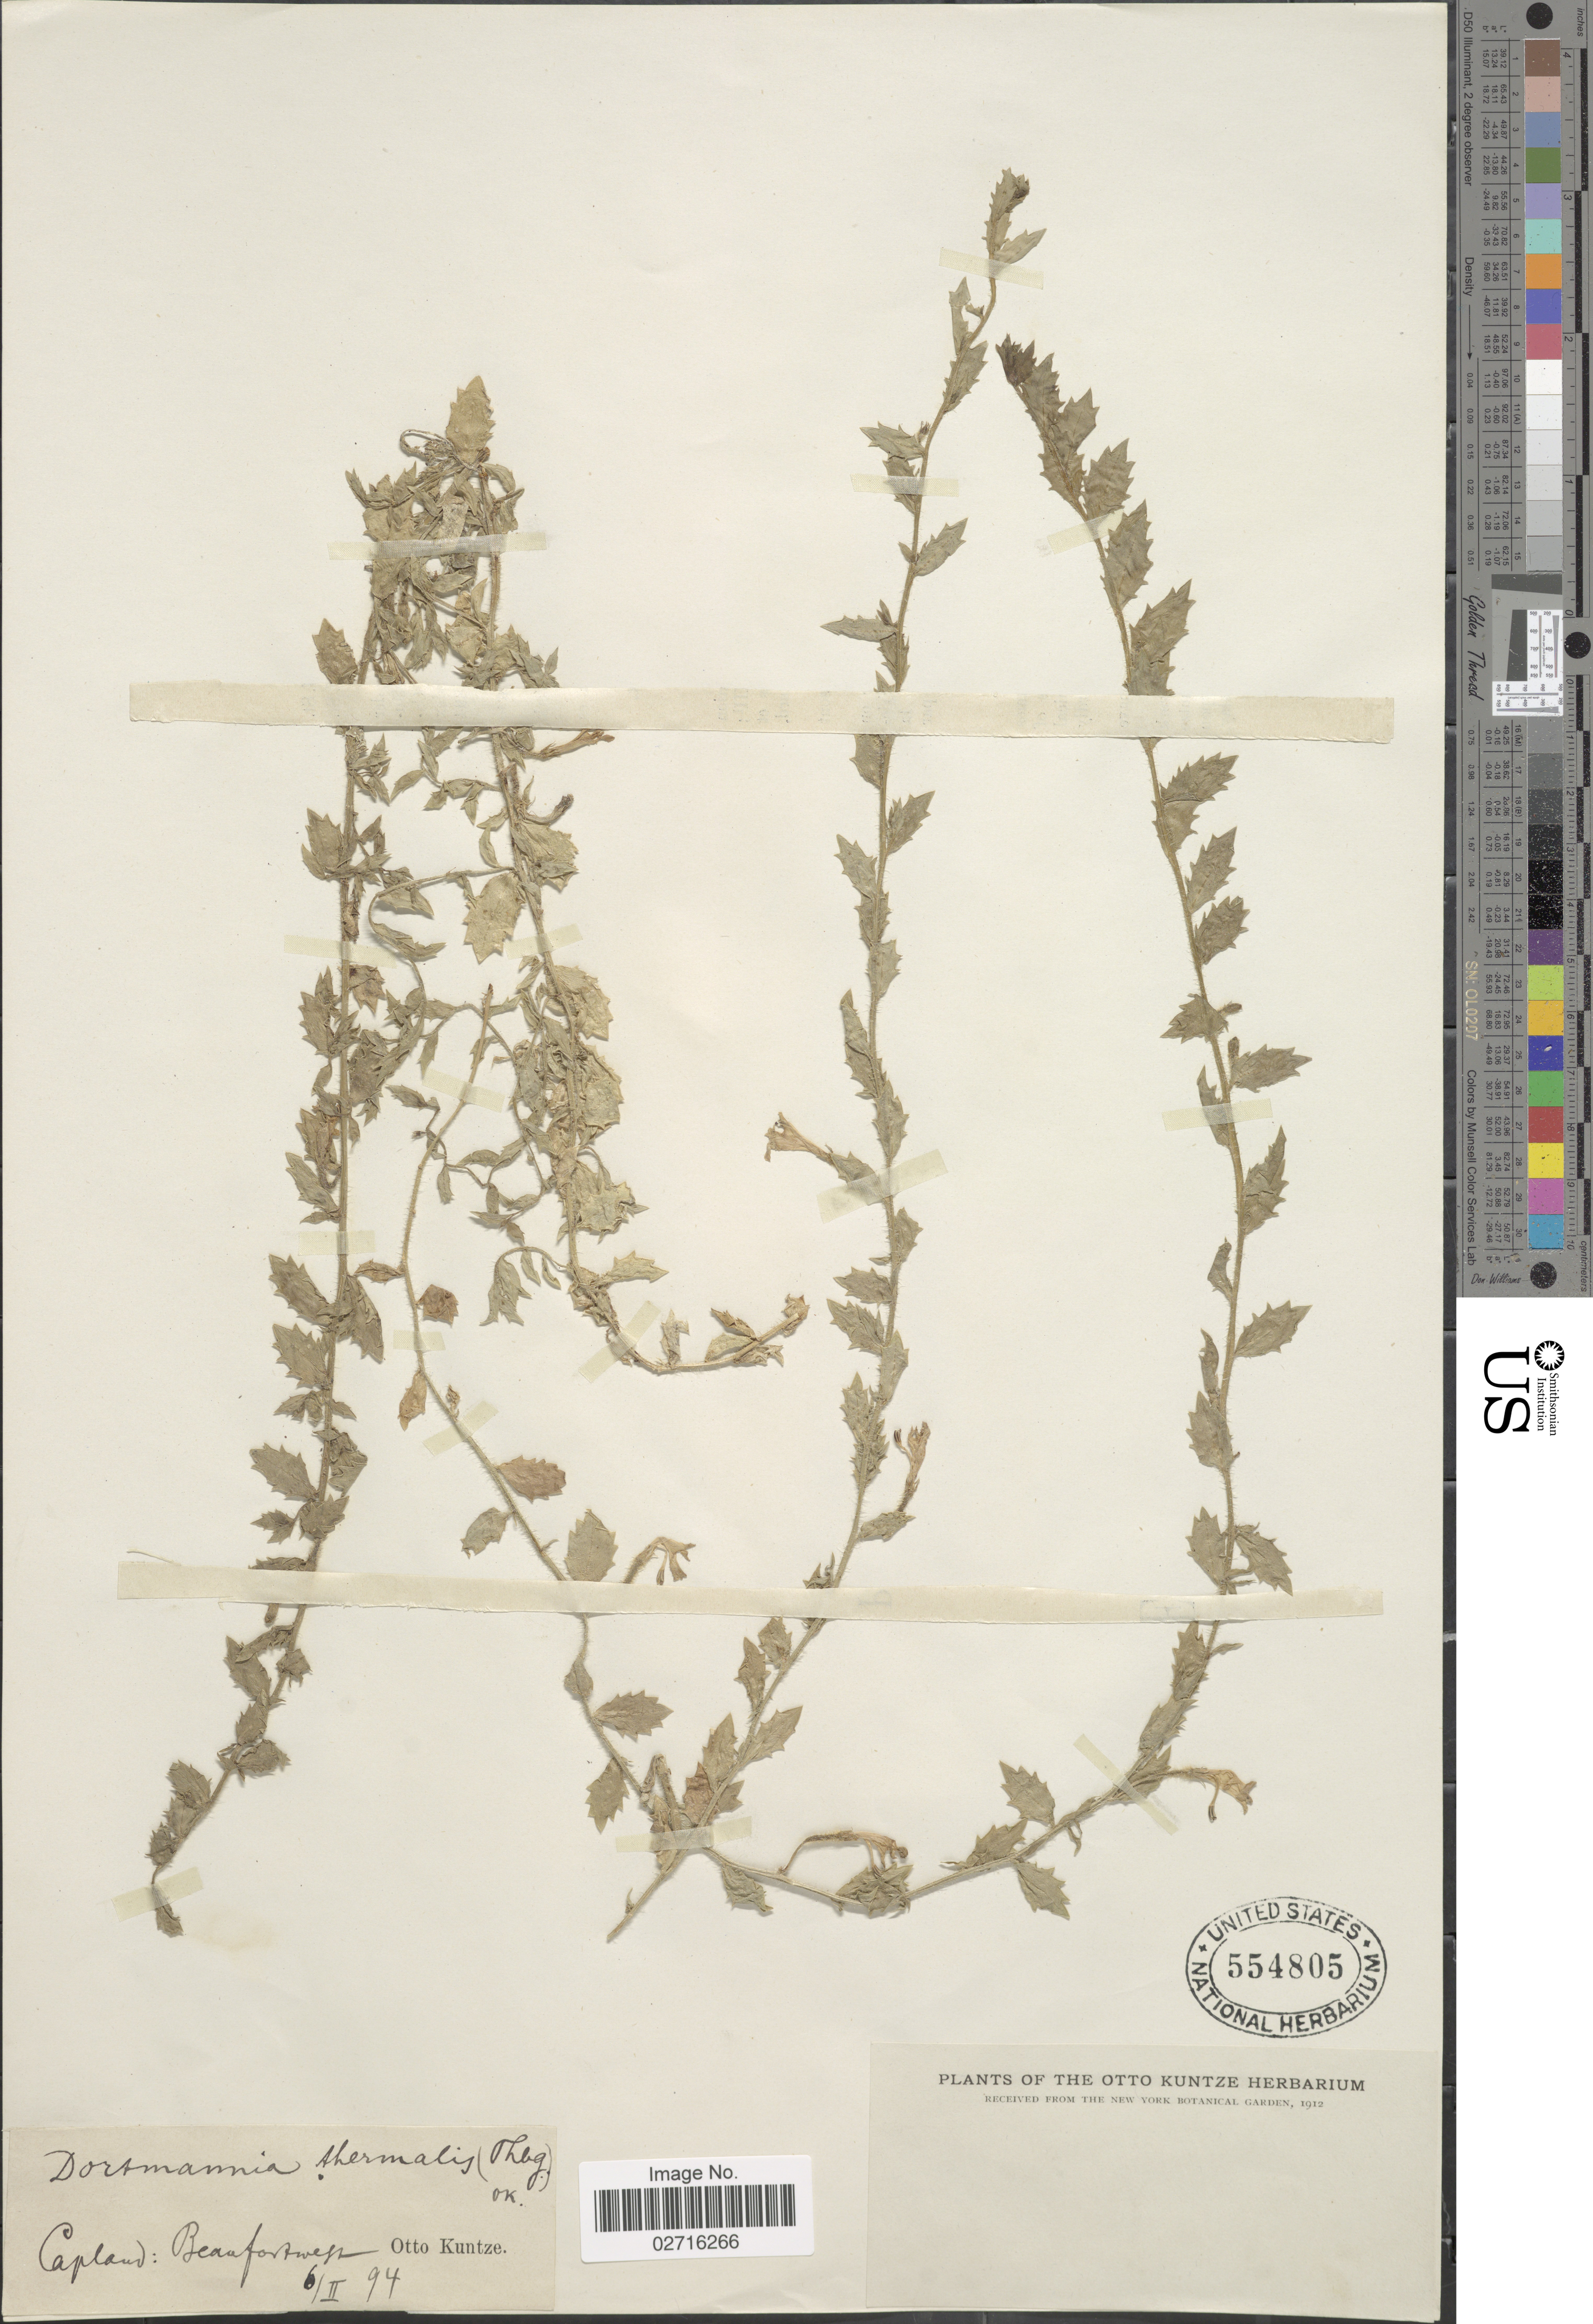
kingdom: Plantae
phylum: Tracheophyta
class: Magnoliopsida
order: Asterales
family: Campanulaceae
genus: Lobelia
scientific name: Lobelia thermalis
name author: Thunb.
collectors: C.E.O. Kuntze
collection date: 1894-02-06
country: South Africa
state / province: Western Cape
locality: Capland: Beaufort West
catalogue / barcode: US 554805